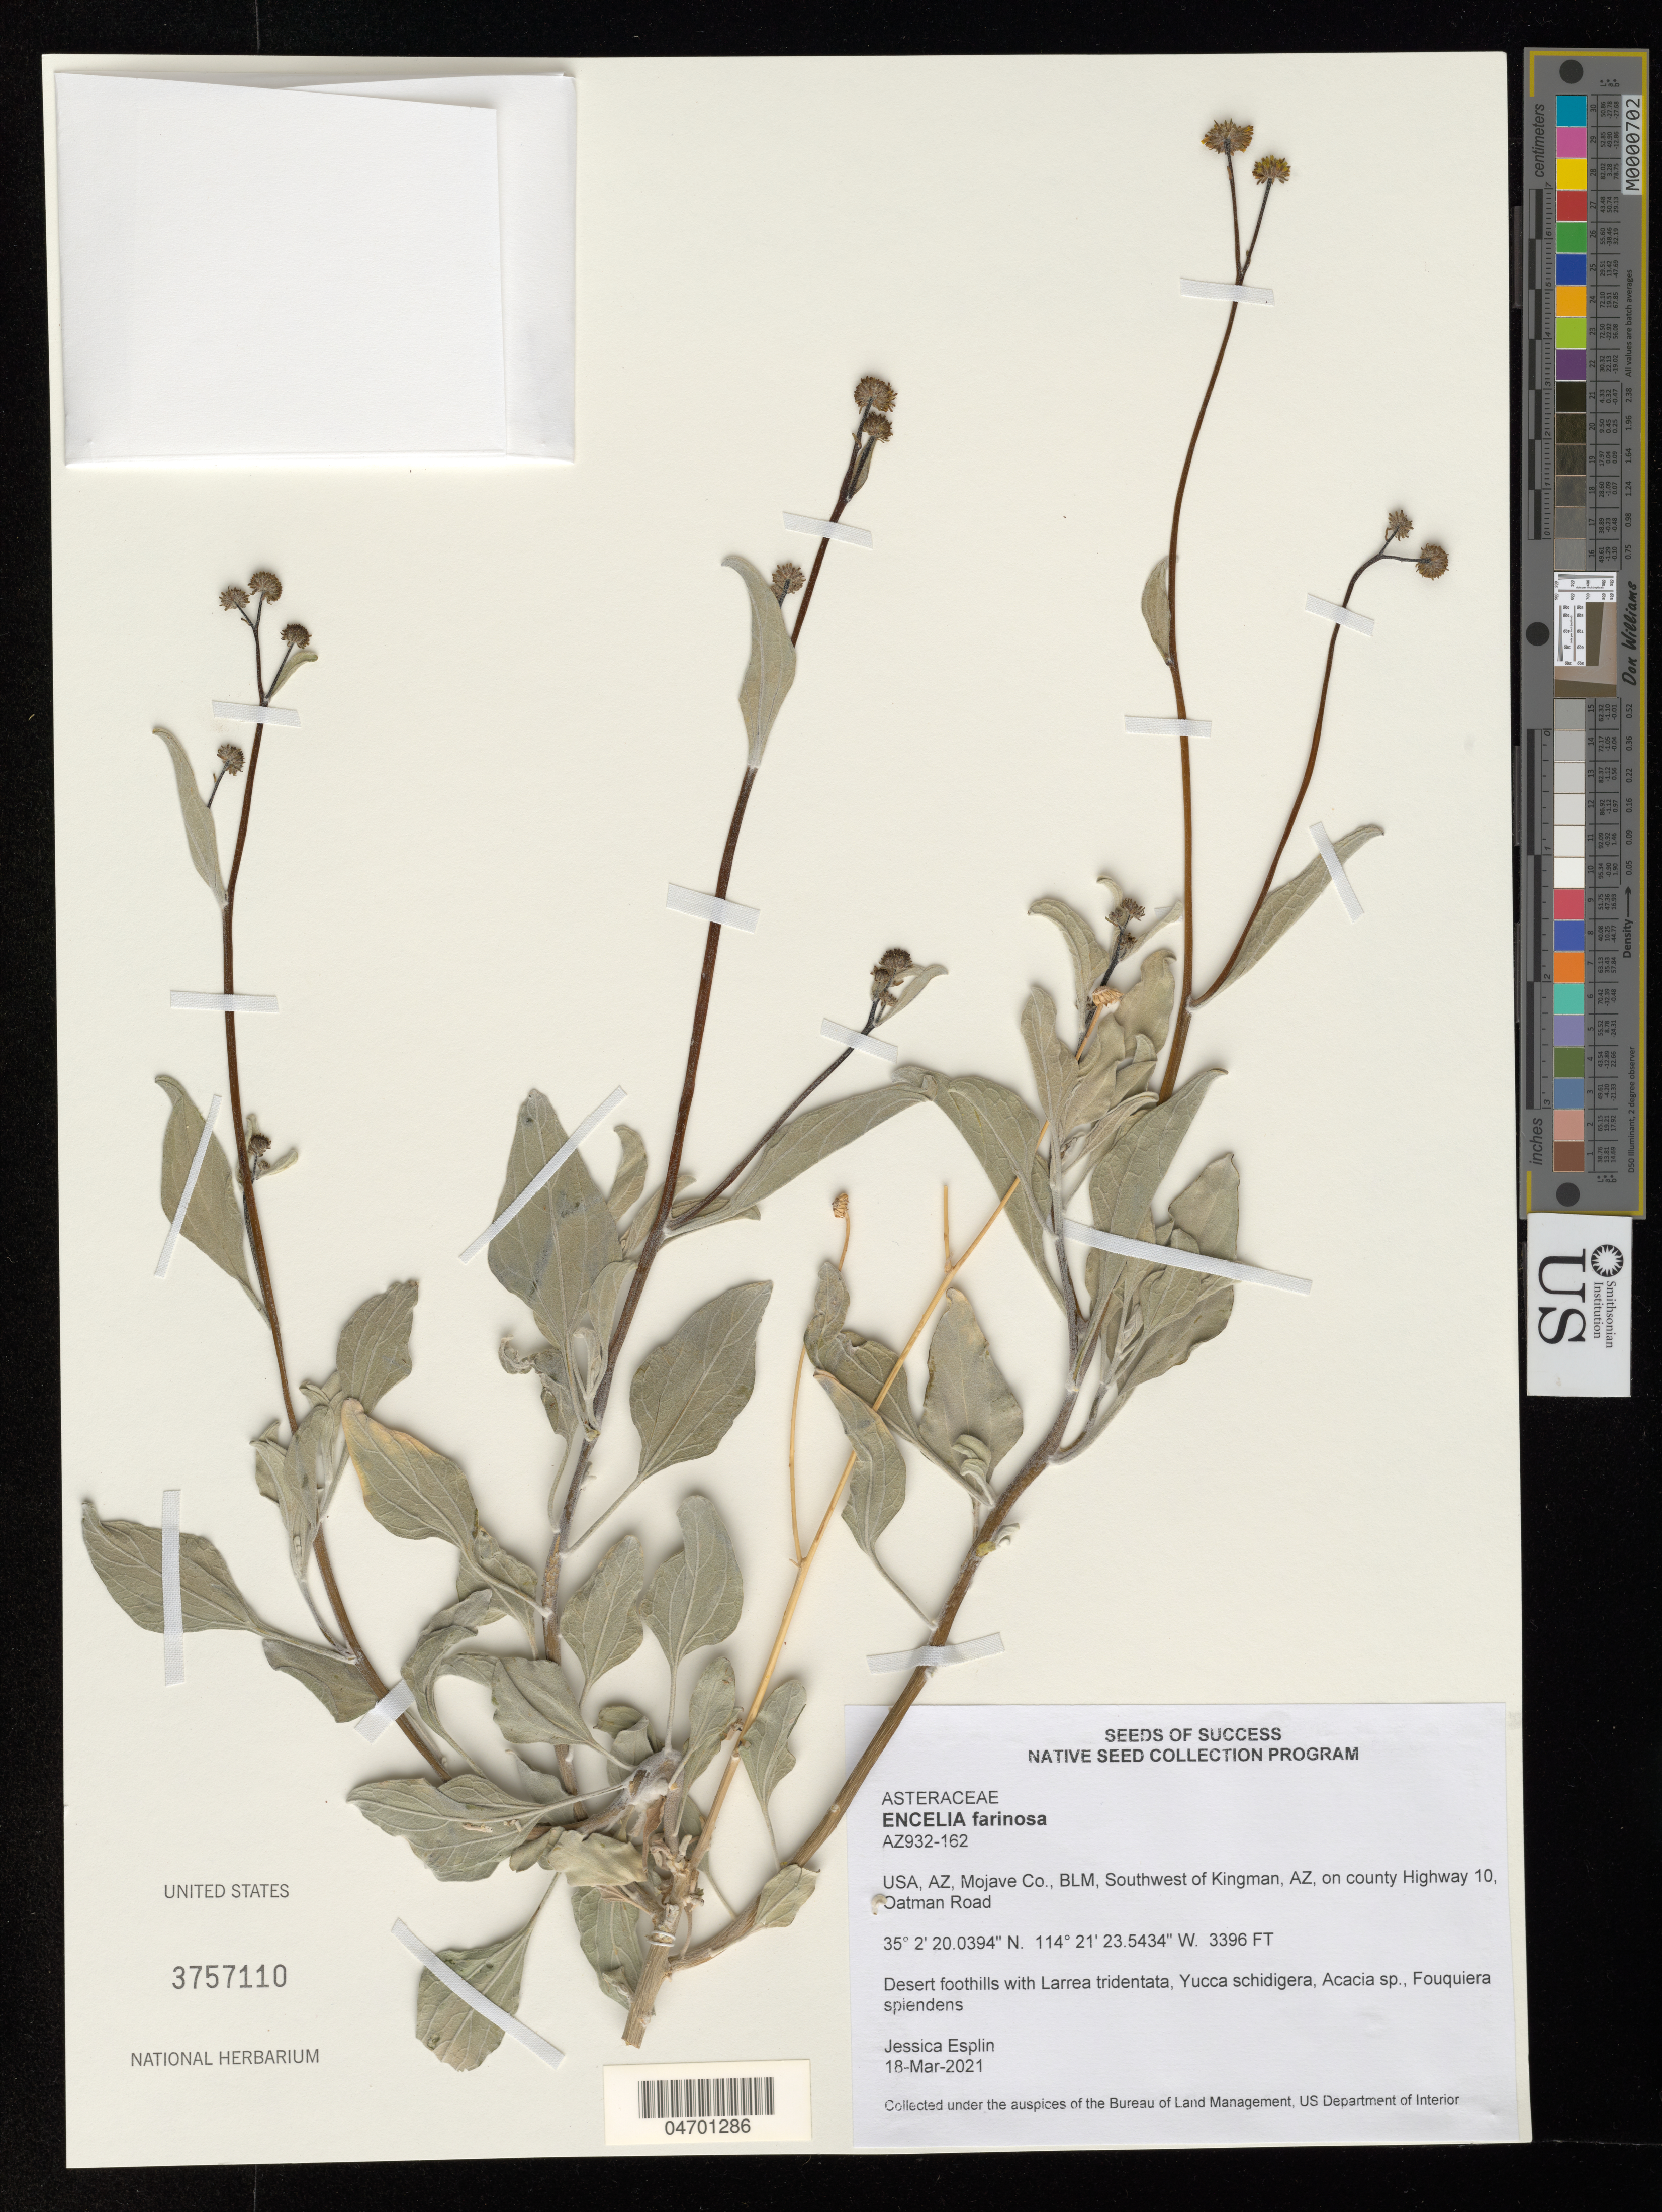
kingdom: Plantae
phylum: Tracheophyta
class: Magnoliopsida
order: Asterales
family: Asteraceae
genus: Encelia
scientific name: Encelia farinosa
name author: A. Gray ex Torr. in Emory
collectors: A. Ron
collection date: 2021-03-18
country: United States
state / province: Arizona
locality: AZ, Mojave Co., BLM, Southwest of Kingman, on county Highway 10, Oatman Road.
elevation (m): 1035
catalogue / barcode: US 3757110